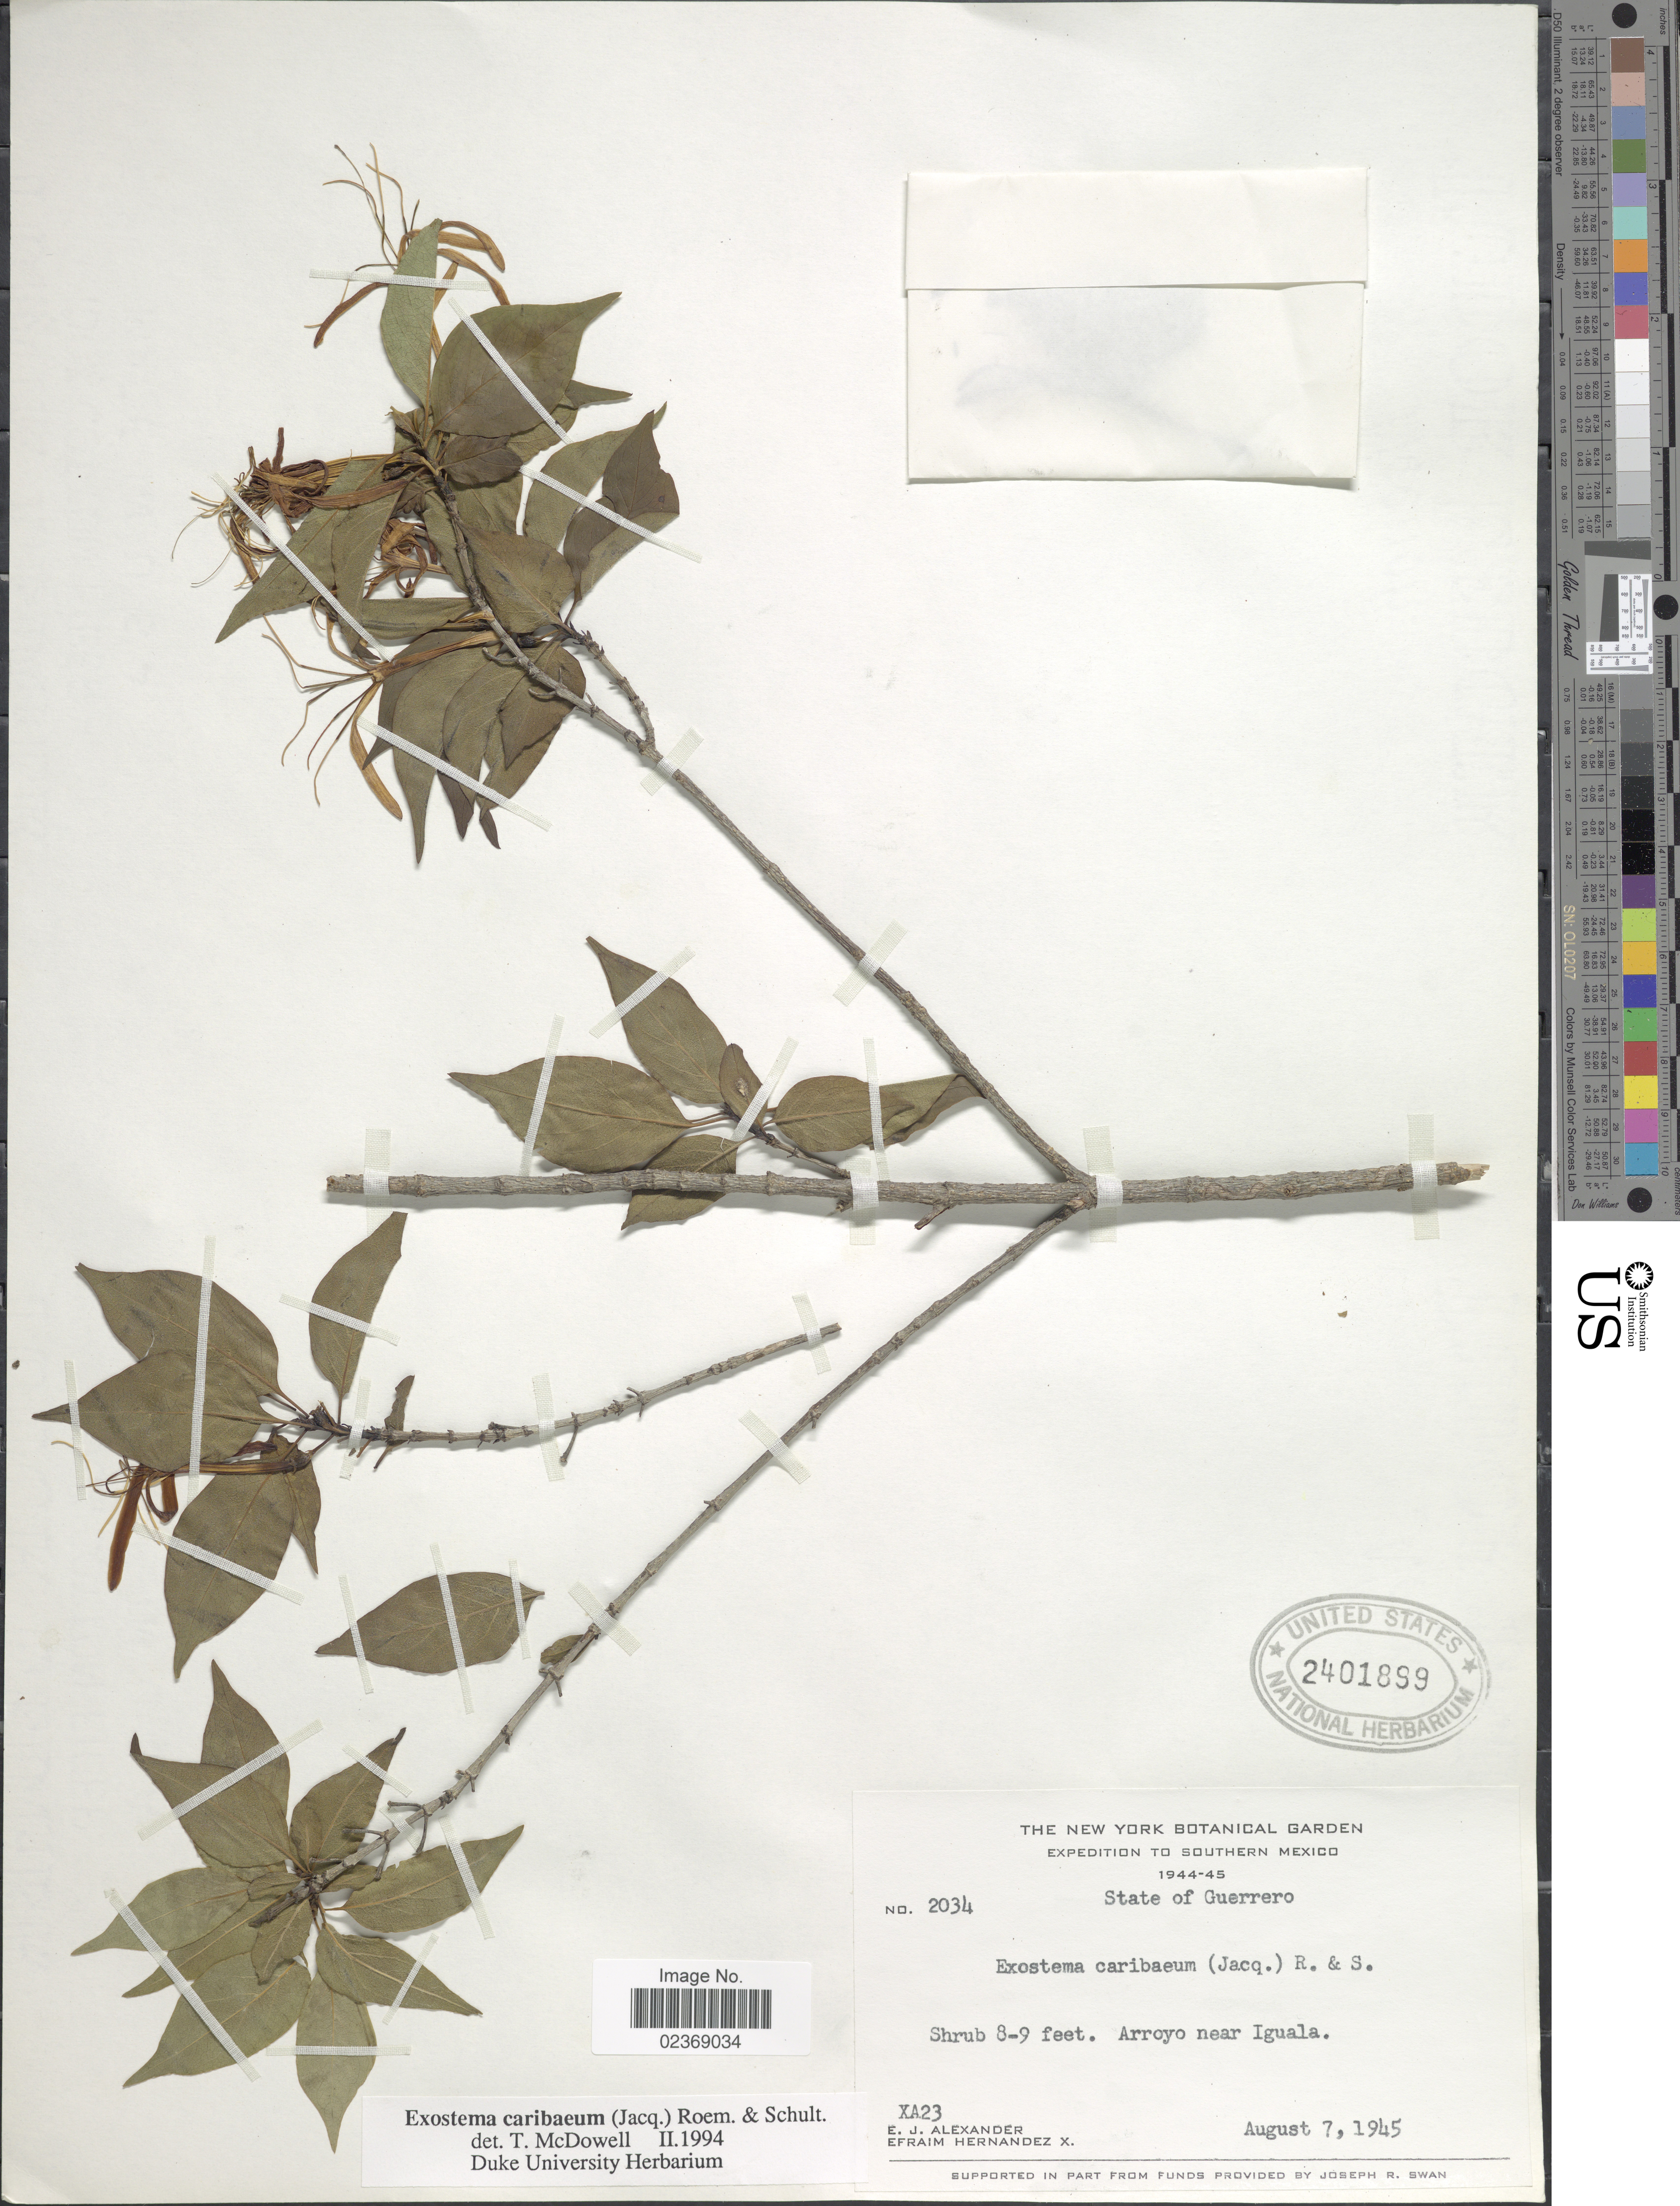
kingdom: Plantae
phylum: Tracheophyta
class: Magnoliopsida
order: Gentianales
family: Rubiaceae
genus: Exostema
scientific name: Exostema caribaeum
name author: (Jacq.) Roem. & Schult.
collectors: E. J. Alexander & E. Hernandez X.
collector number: XA23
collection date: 1945-08-07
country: Mexico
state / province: Guerrero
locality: Southern Mexico, Arroyo near Iguala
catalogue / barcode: US 2401899